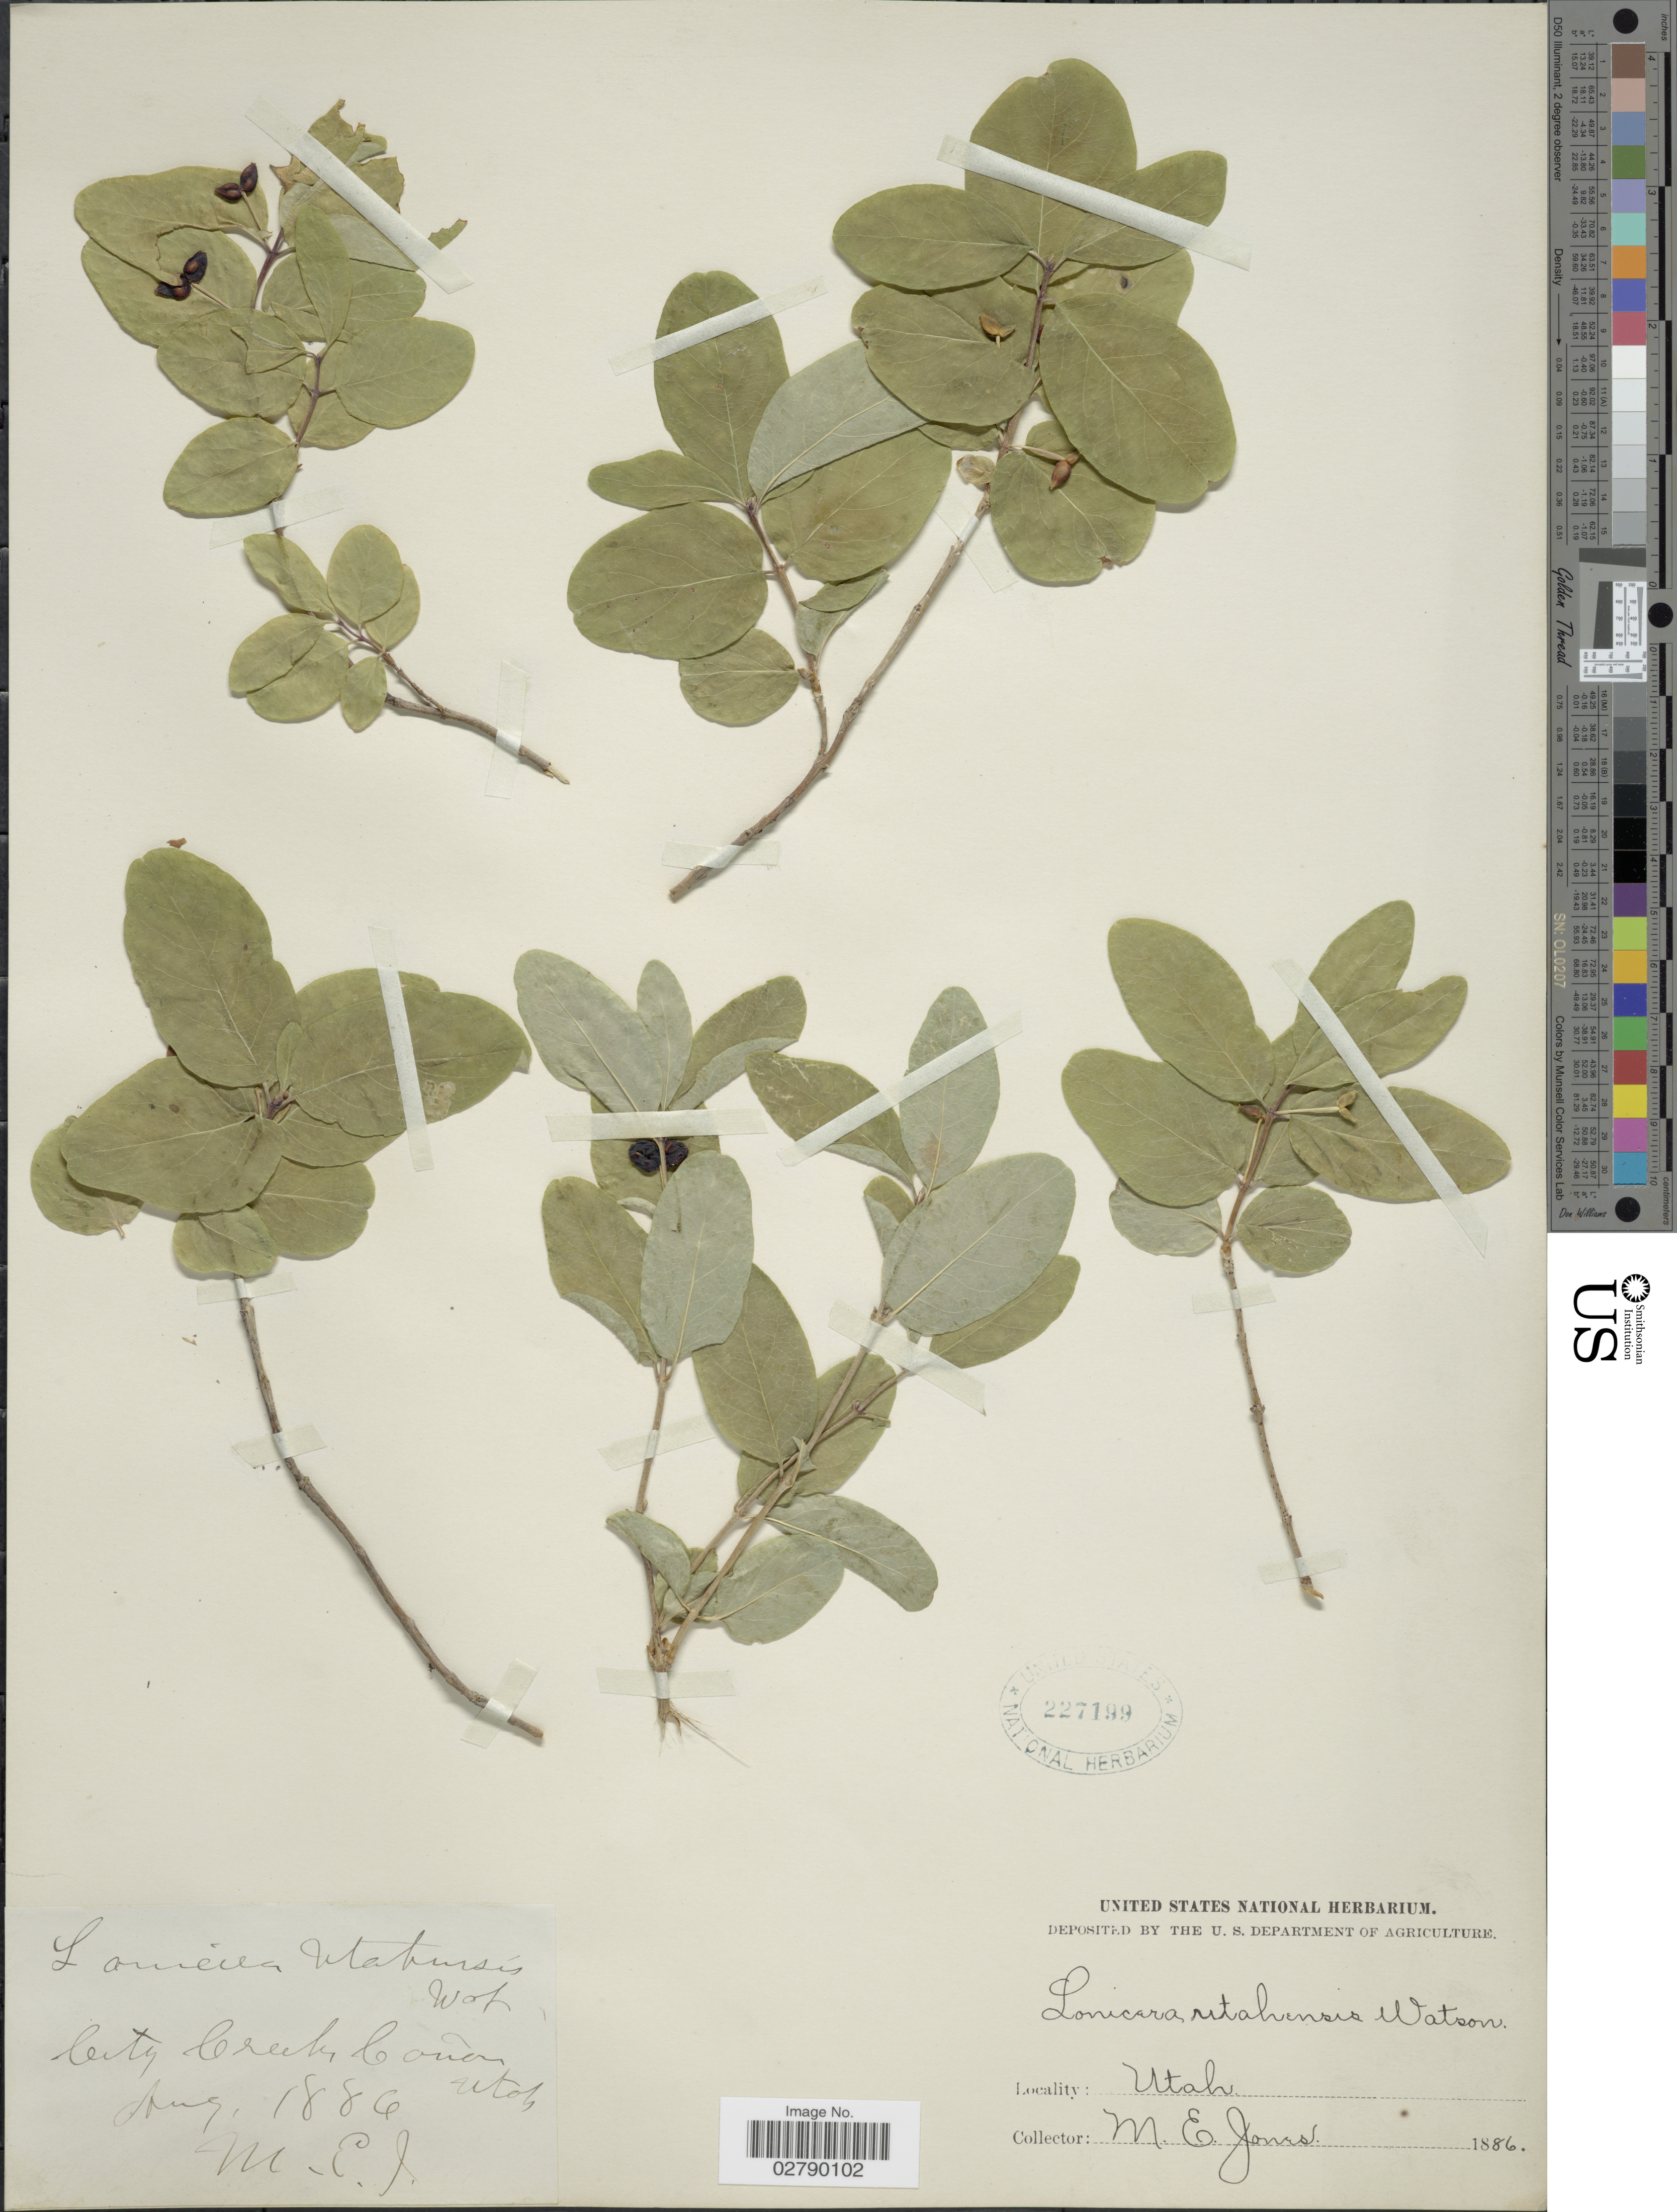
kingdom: Plantae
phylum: Tracheophyta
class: Magnoliopsida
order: Dipsacales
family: Caprifoliaceae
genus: Lonicera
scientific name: Lonicera utahensis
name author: S. Watson in C. King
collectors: M. E. Jones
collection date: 1886-08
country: United States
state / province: Utah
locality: City Creek Cañon.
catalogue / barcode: US 227199